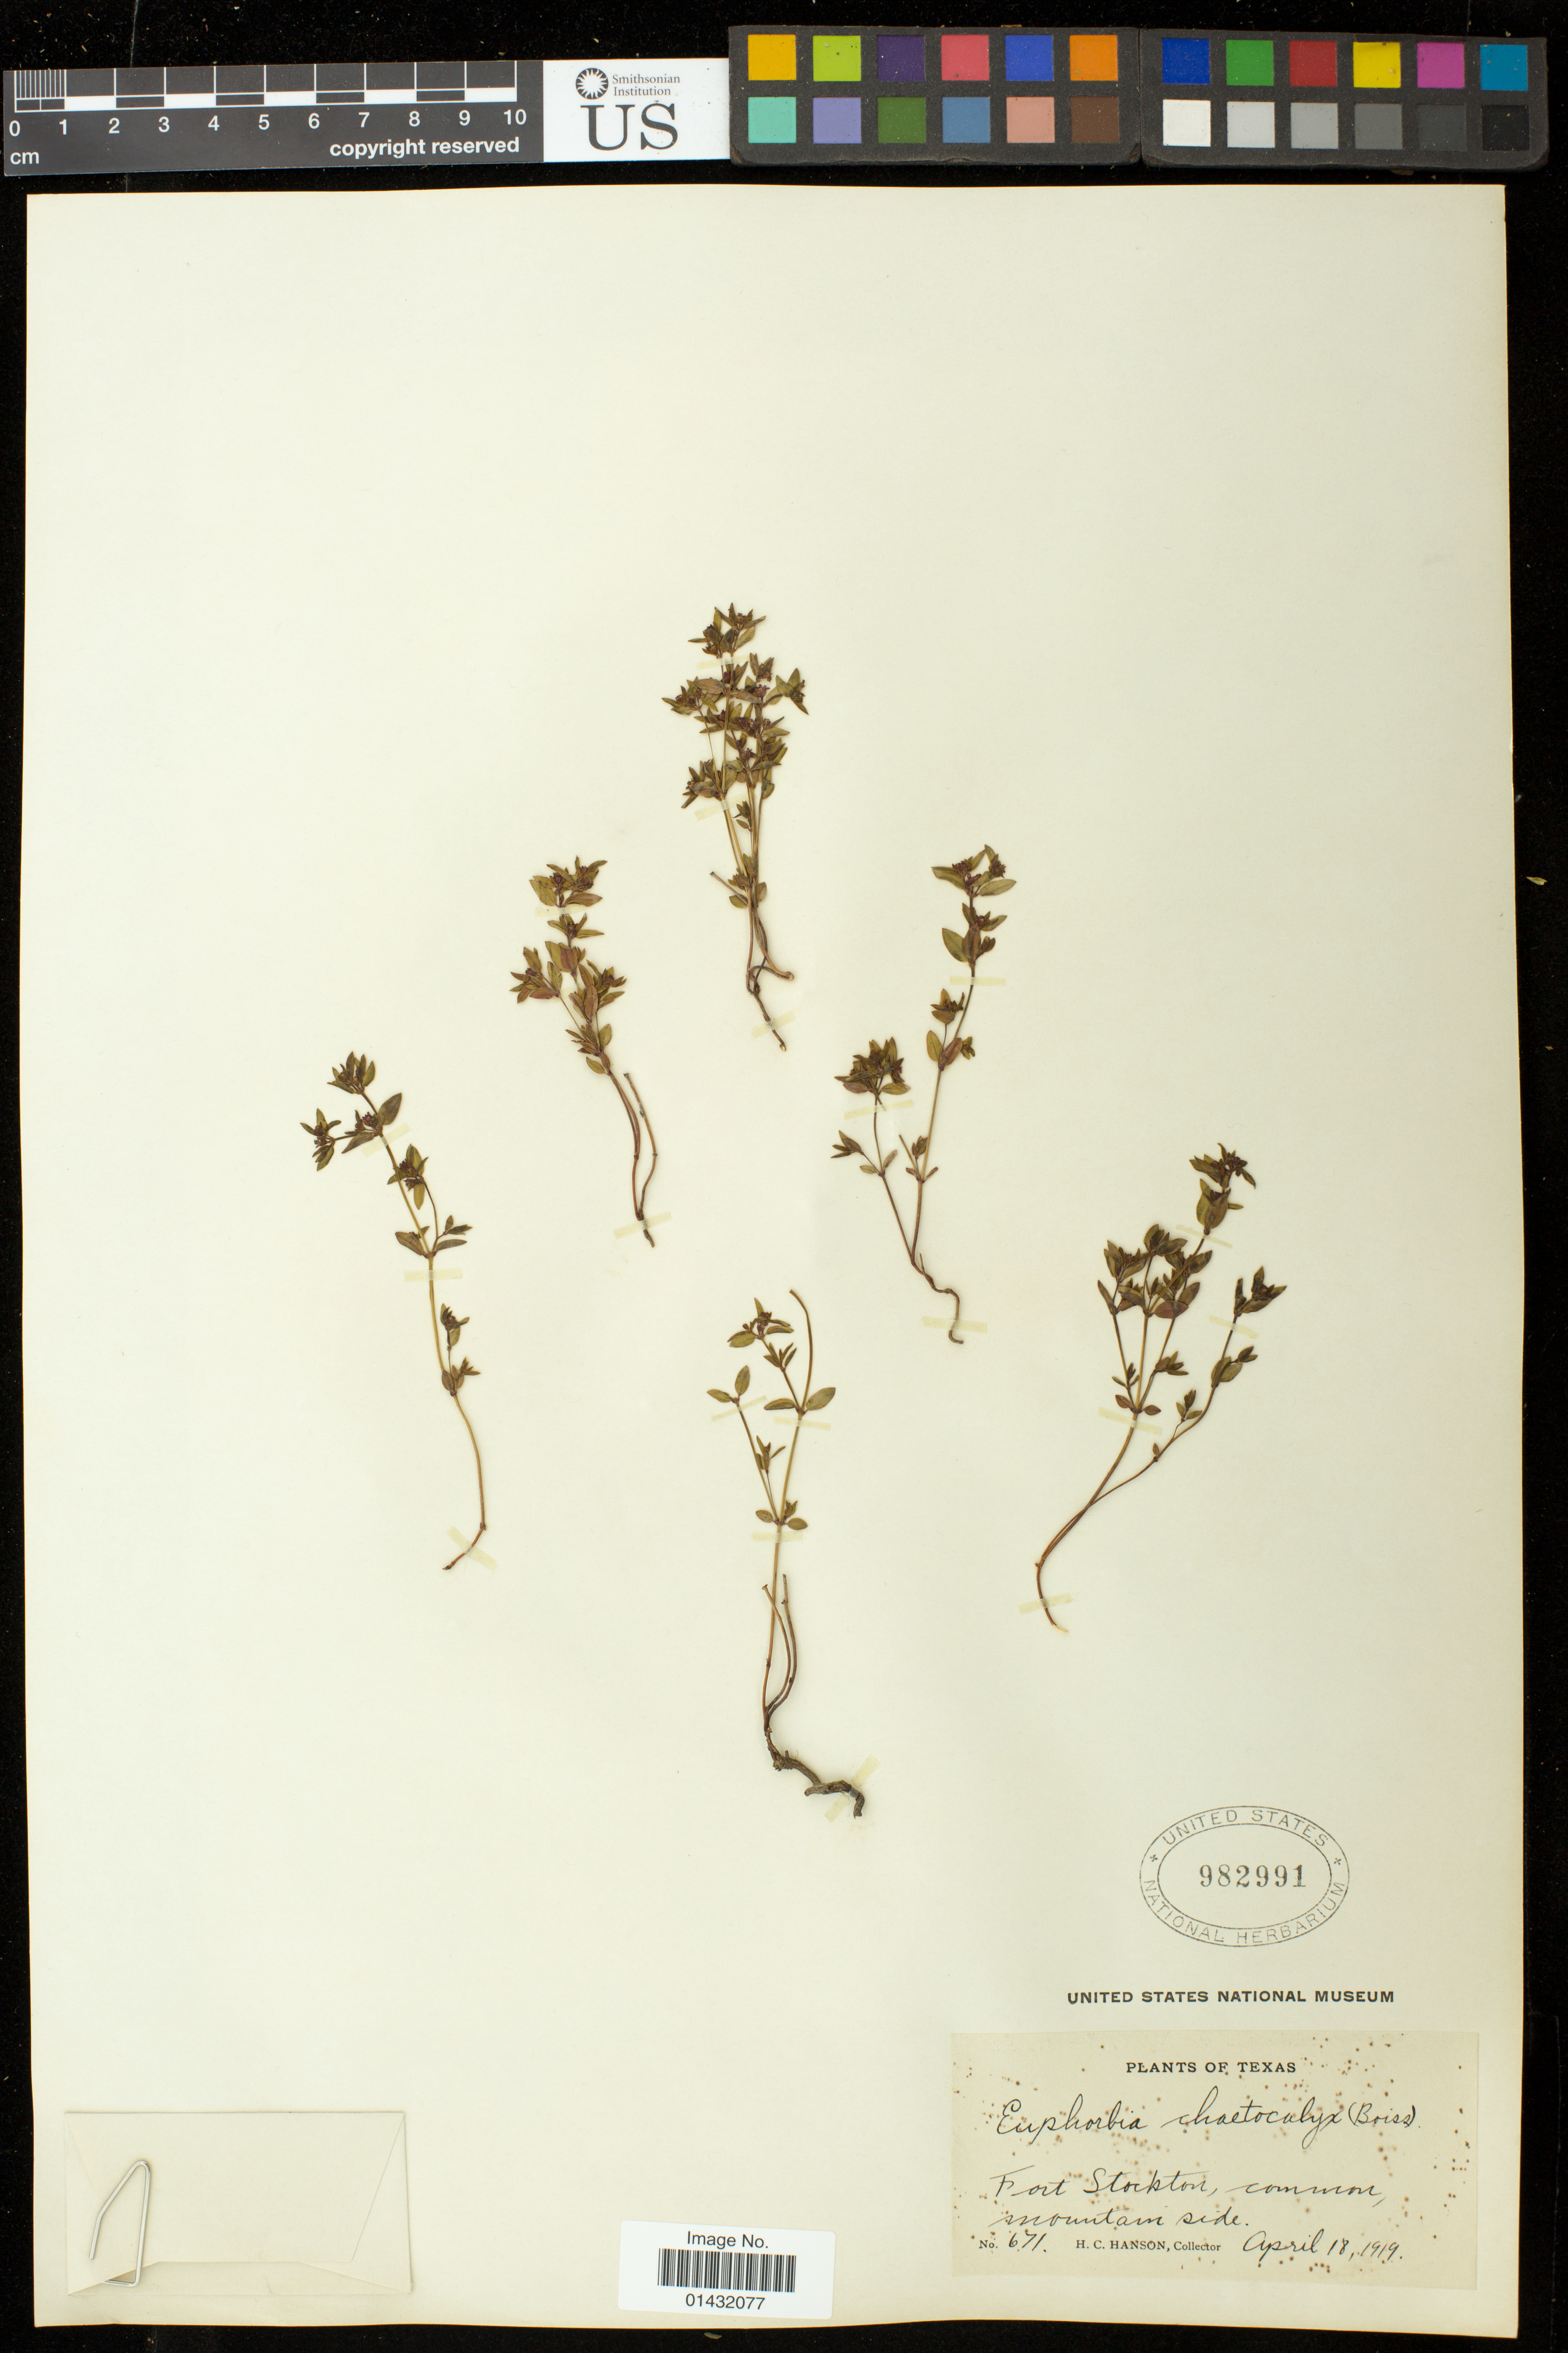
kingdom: Plantae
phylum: Tracheophyta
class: Magnoliopsida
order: Malpighiales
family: Euphorbiaceae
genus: Euphorbia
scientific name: Euphorbia chaetocalyx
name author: Tidestr.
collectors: H. Hanson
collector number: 671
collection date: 1919-04-18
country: United States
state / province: Texas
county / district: Pecos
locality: Fort Stockton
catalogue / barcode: US 982991